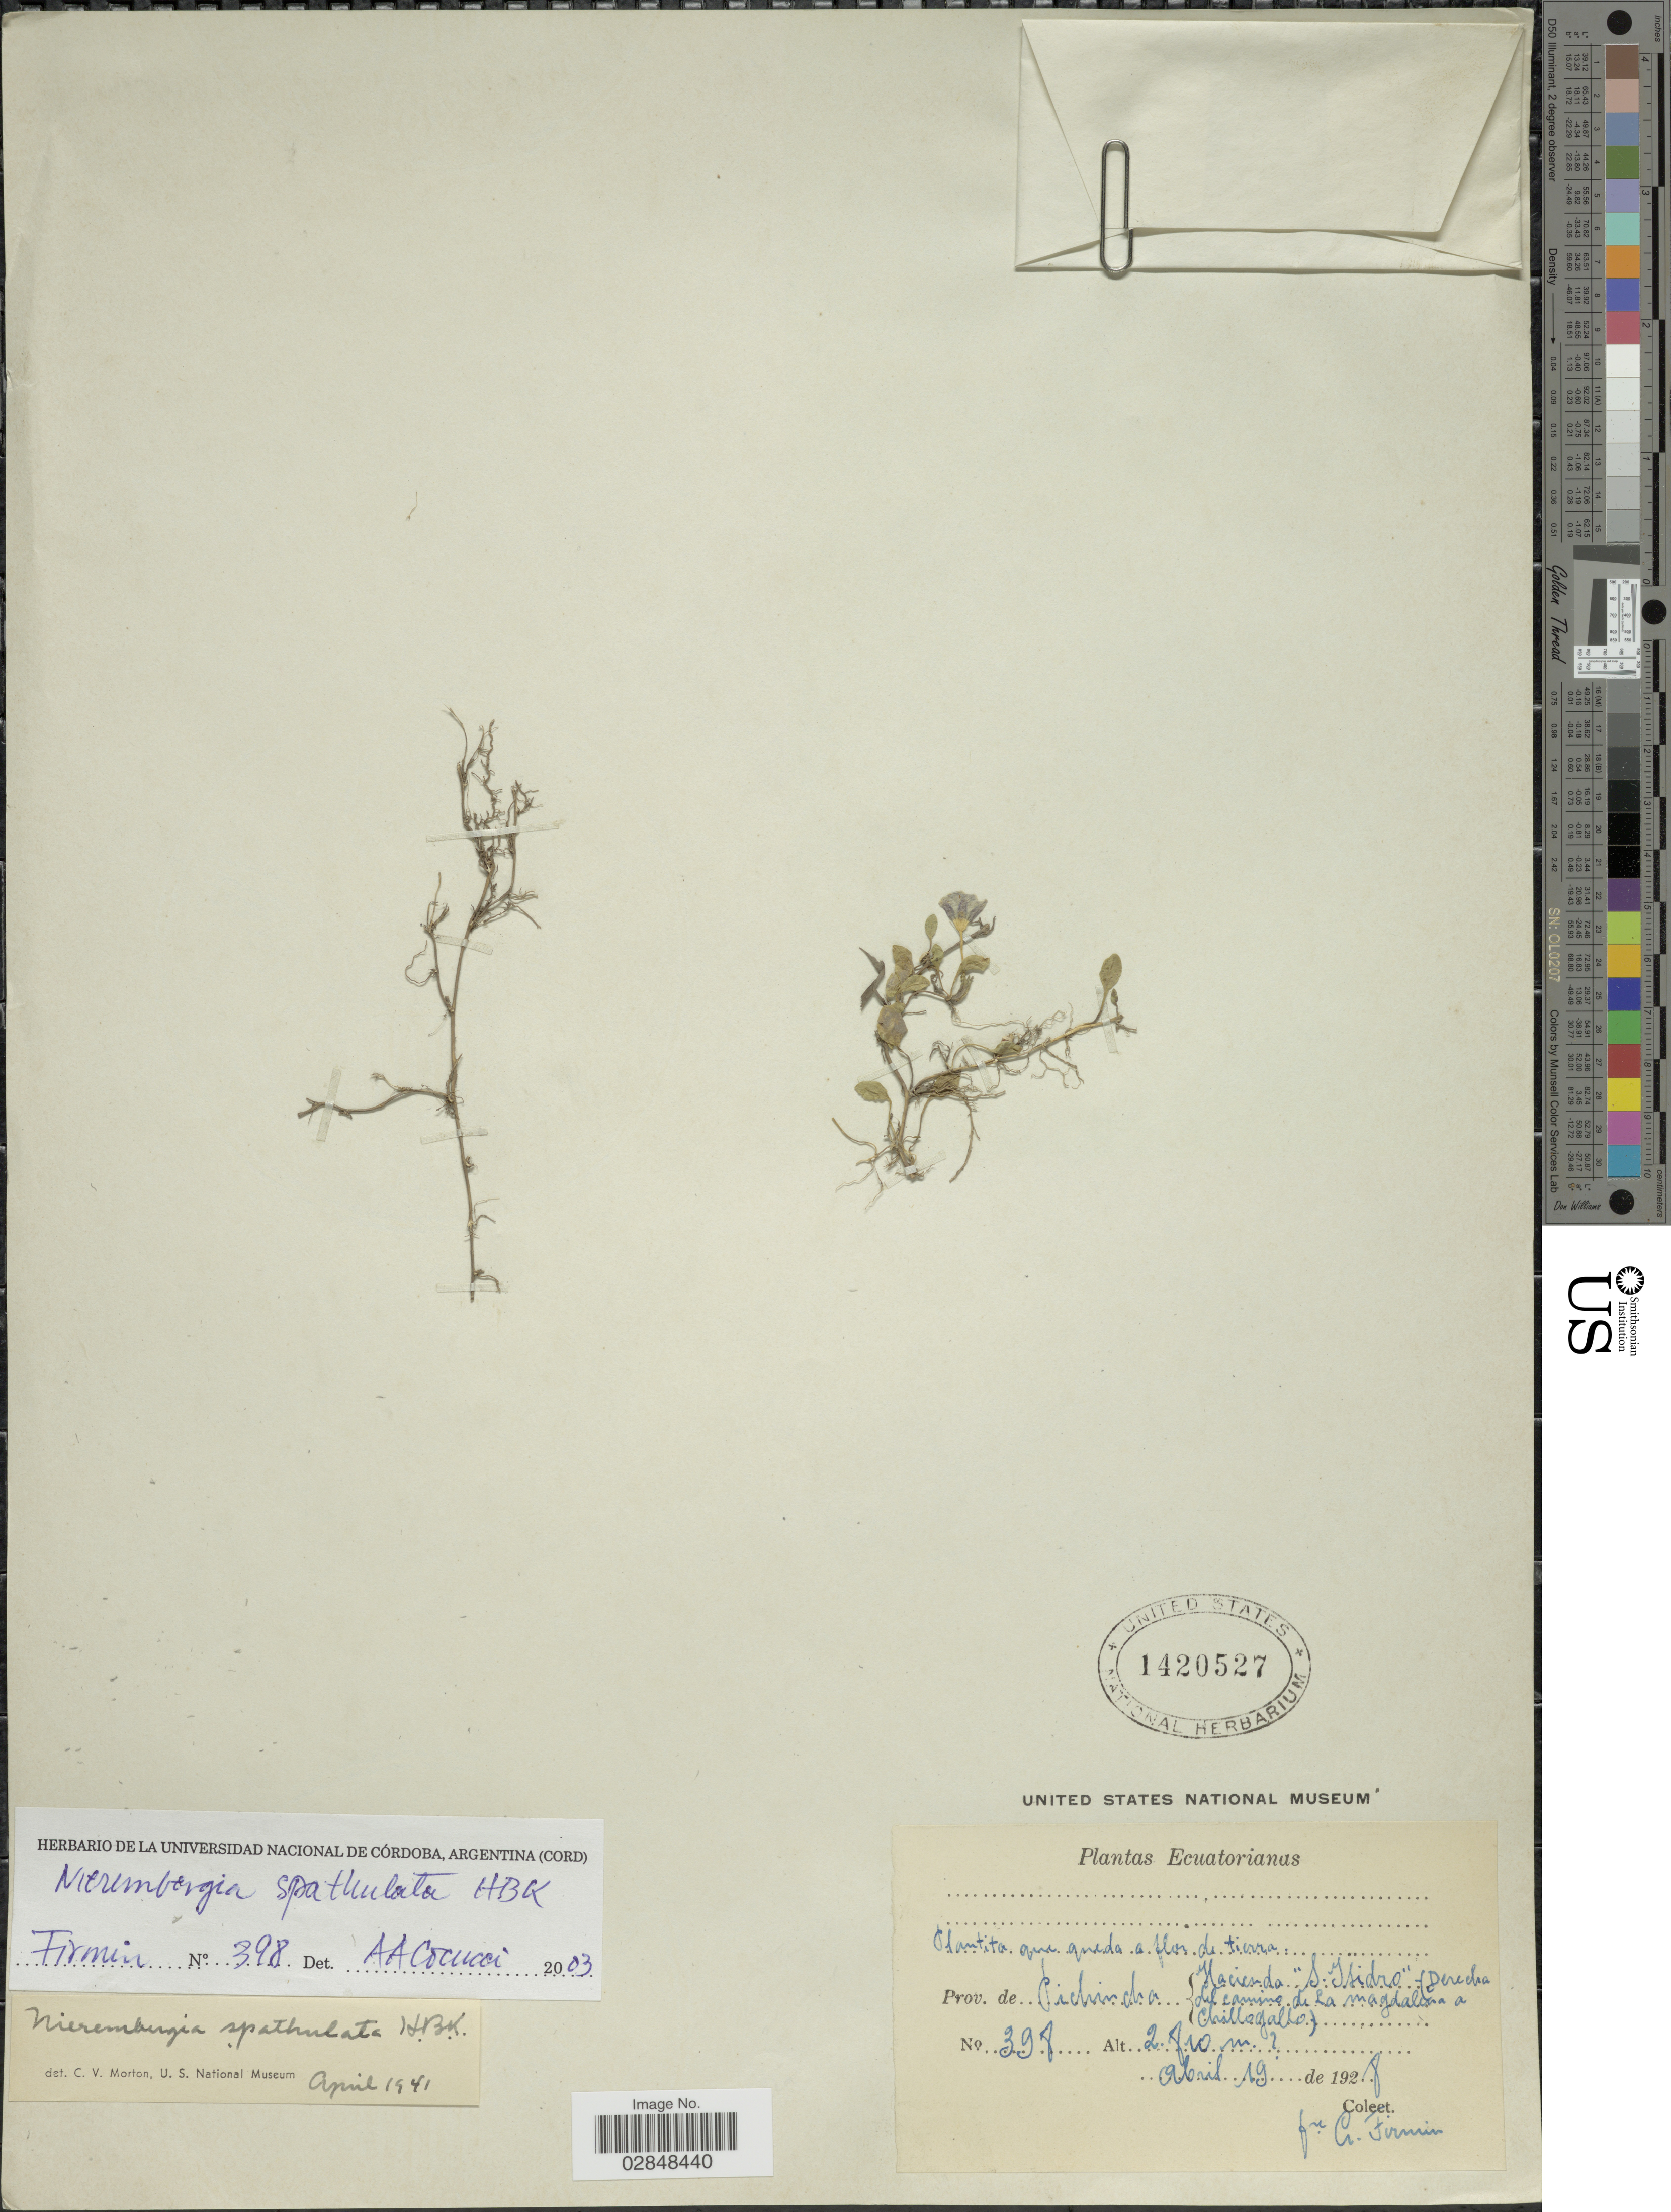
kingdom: Plantae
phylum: Tracheophyta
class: Magnoliopsida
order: Solanales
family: Solanaceae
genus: Nierembergia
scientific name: Nierembergia spathulata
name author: Kunth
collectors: F. Firmin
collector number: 398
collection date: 1928-04-19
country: Ecuador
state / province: Pichincha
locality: Hacienda "S. Isidro". -(Derecha del camino de La Magdalena a Chillogallo.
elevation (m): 2810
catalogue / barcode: US 1420527